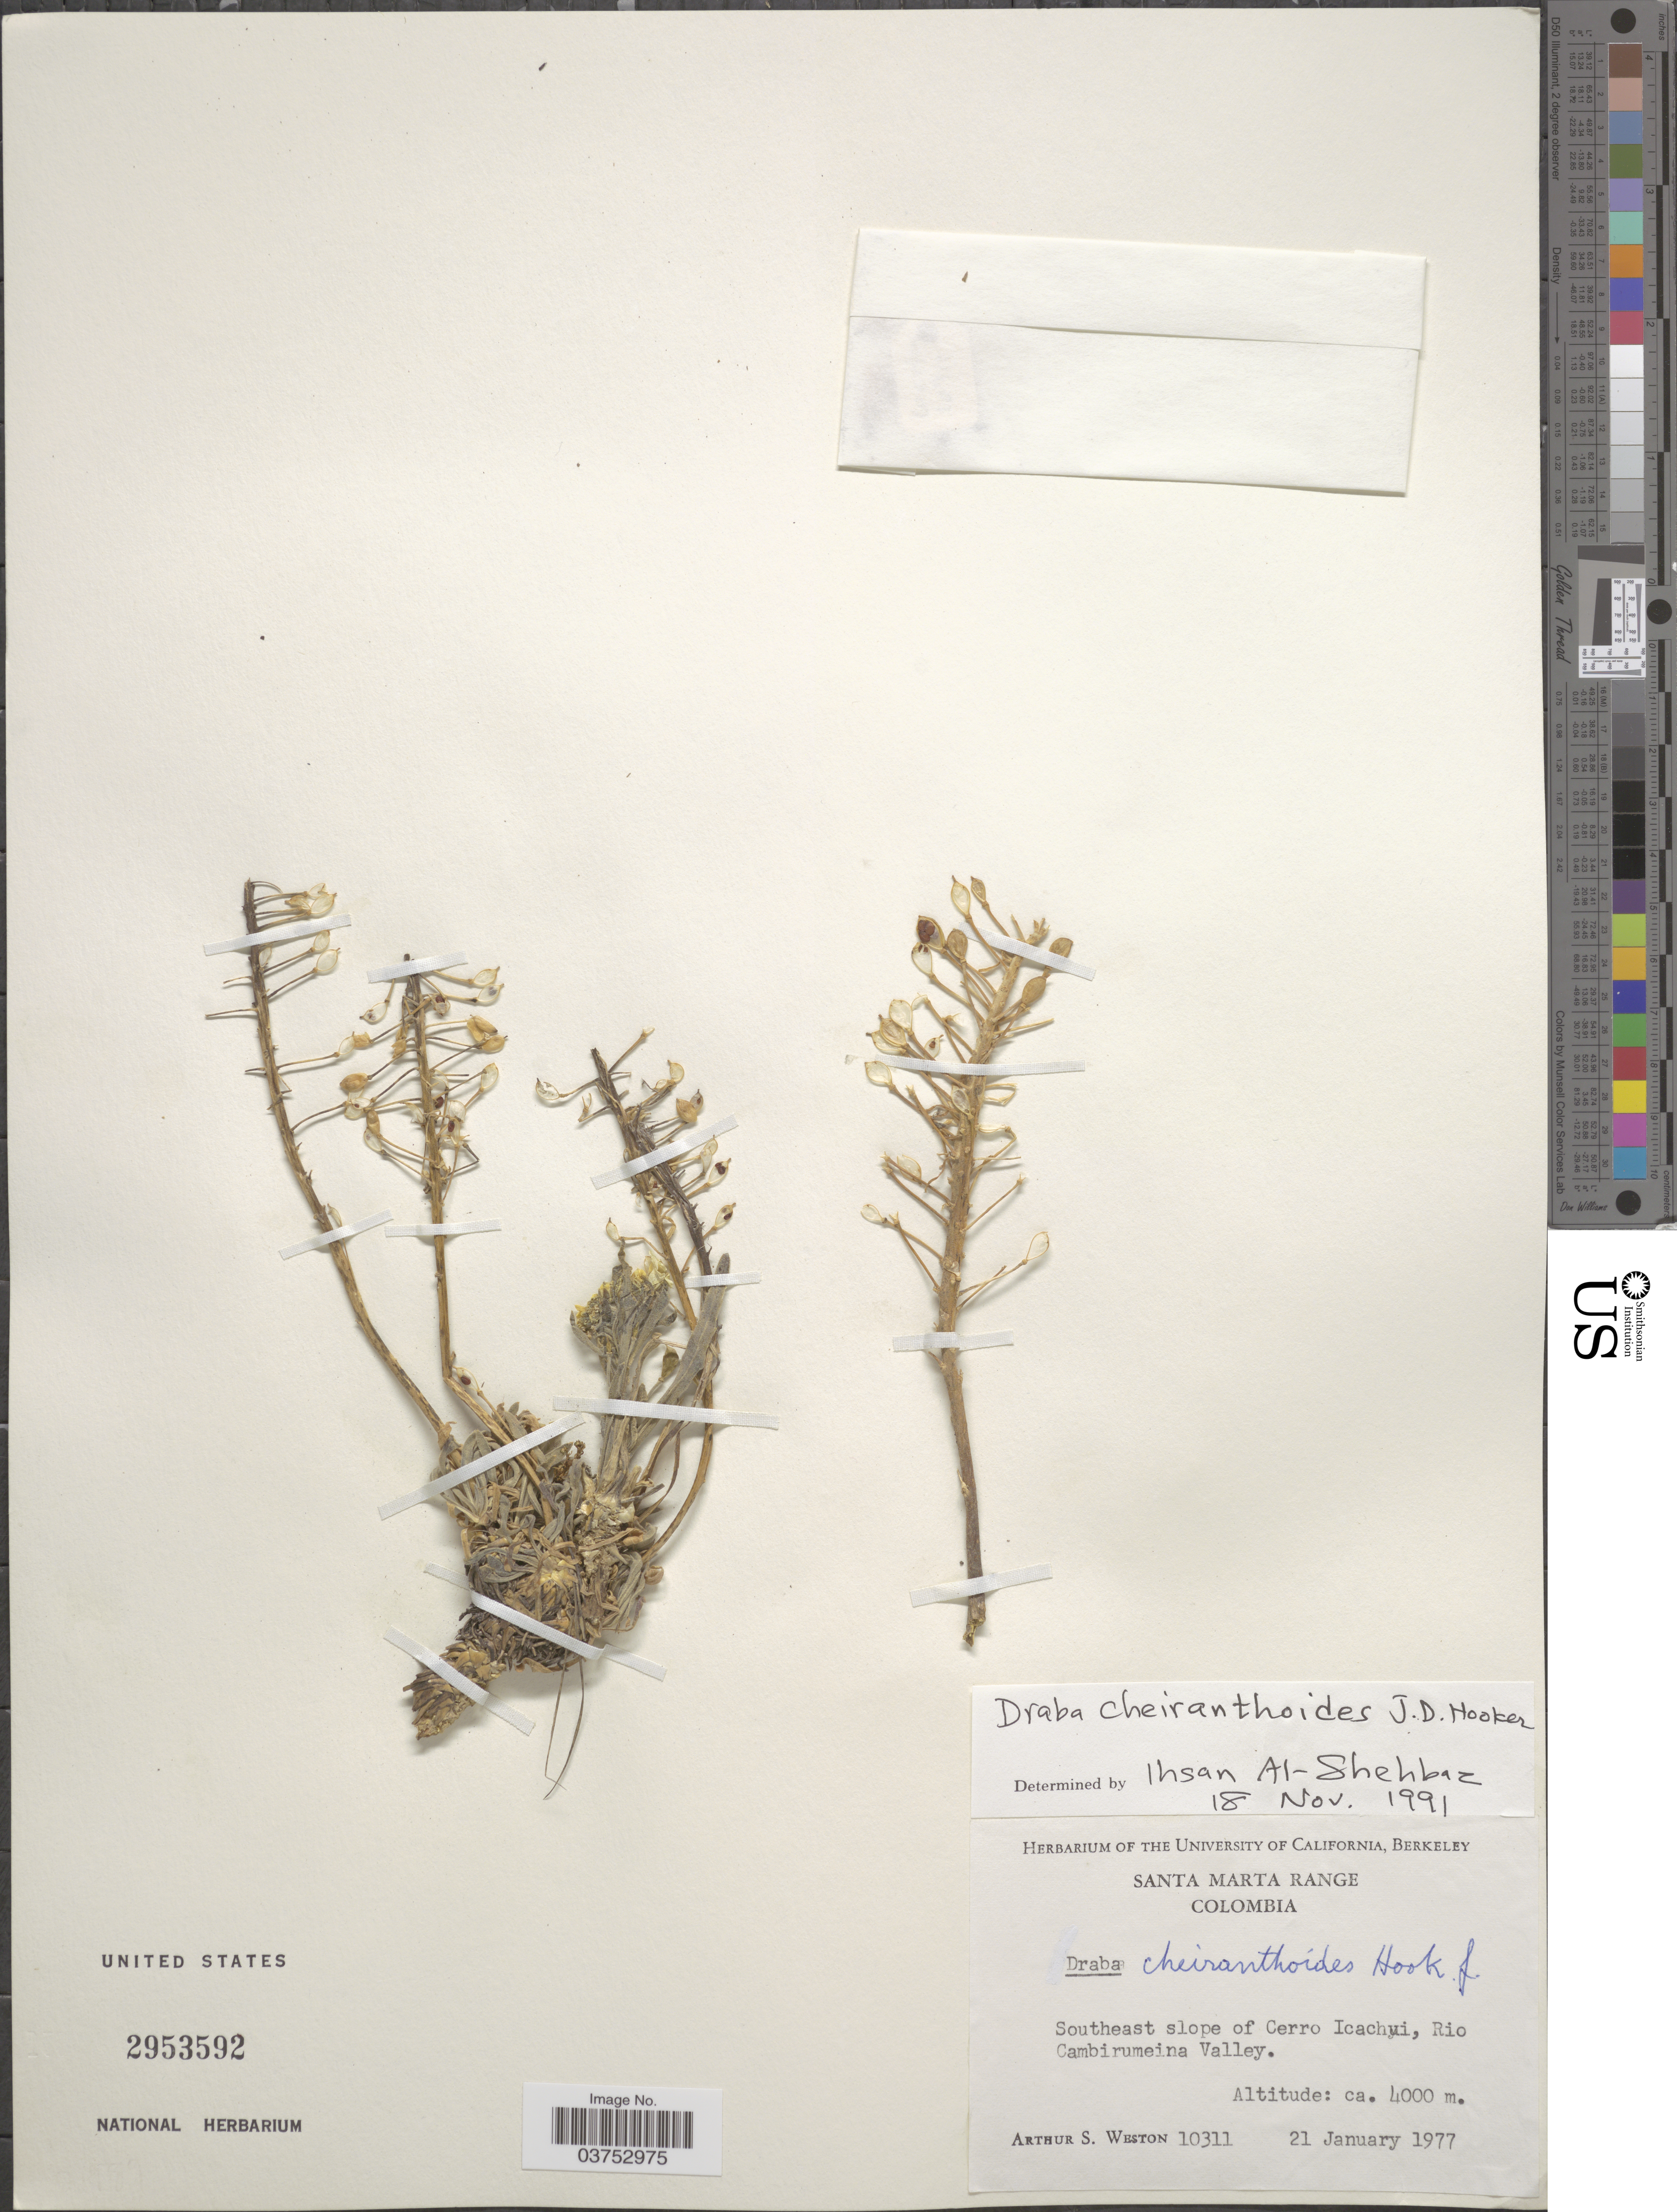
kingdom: Plantae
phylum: Tracheophyta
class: Magnoliopsida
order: Brassicales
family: Brassicaceae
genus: Draba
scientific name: Draba cheiranthoides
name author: (A. Gray) Hook. f.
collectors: A. Weston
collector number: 10311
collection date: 1977-01-21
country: Colombia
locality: Santa Marta Range. Southeast slope of Cerro Icachui, Rio Cambirumeina Valley.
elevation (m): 4000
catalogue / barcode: US 2953592